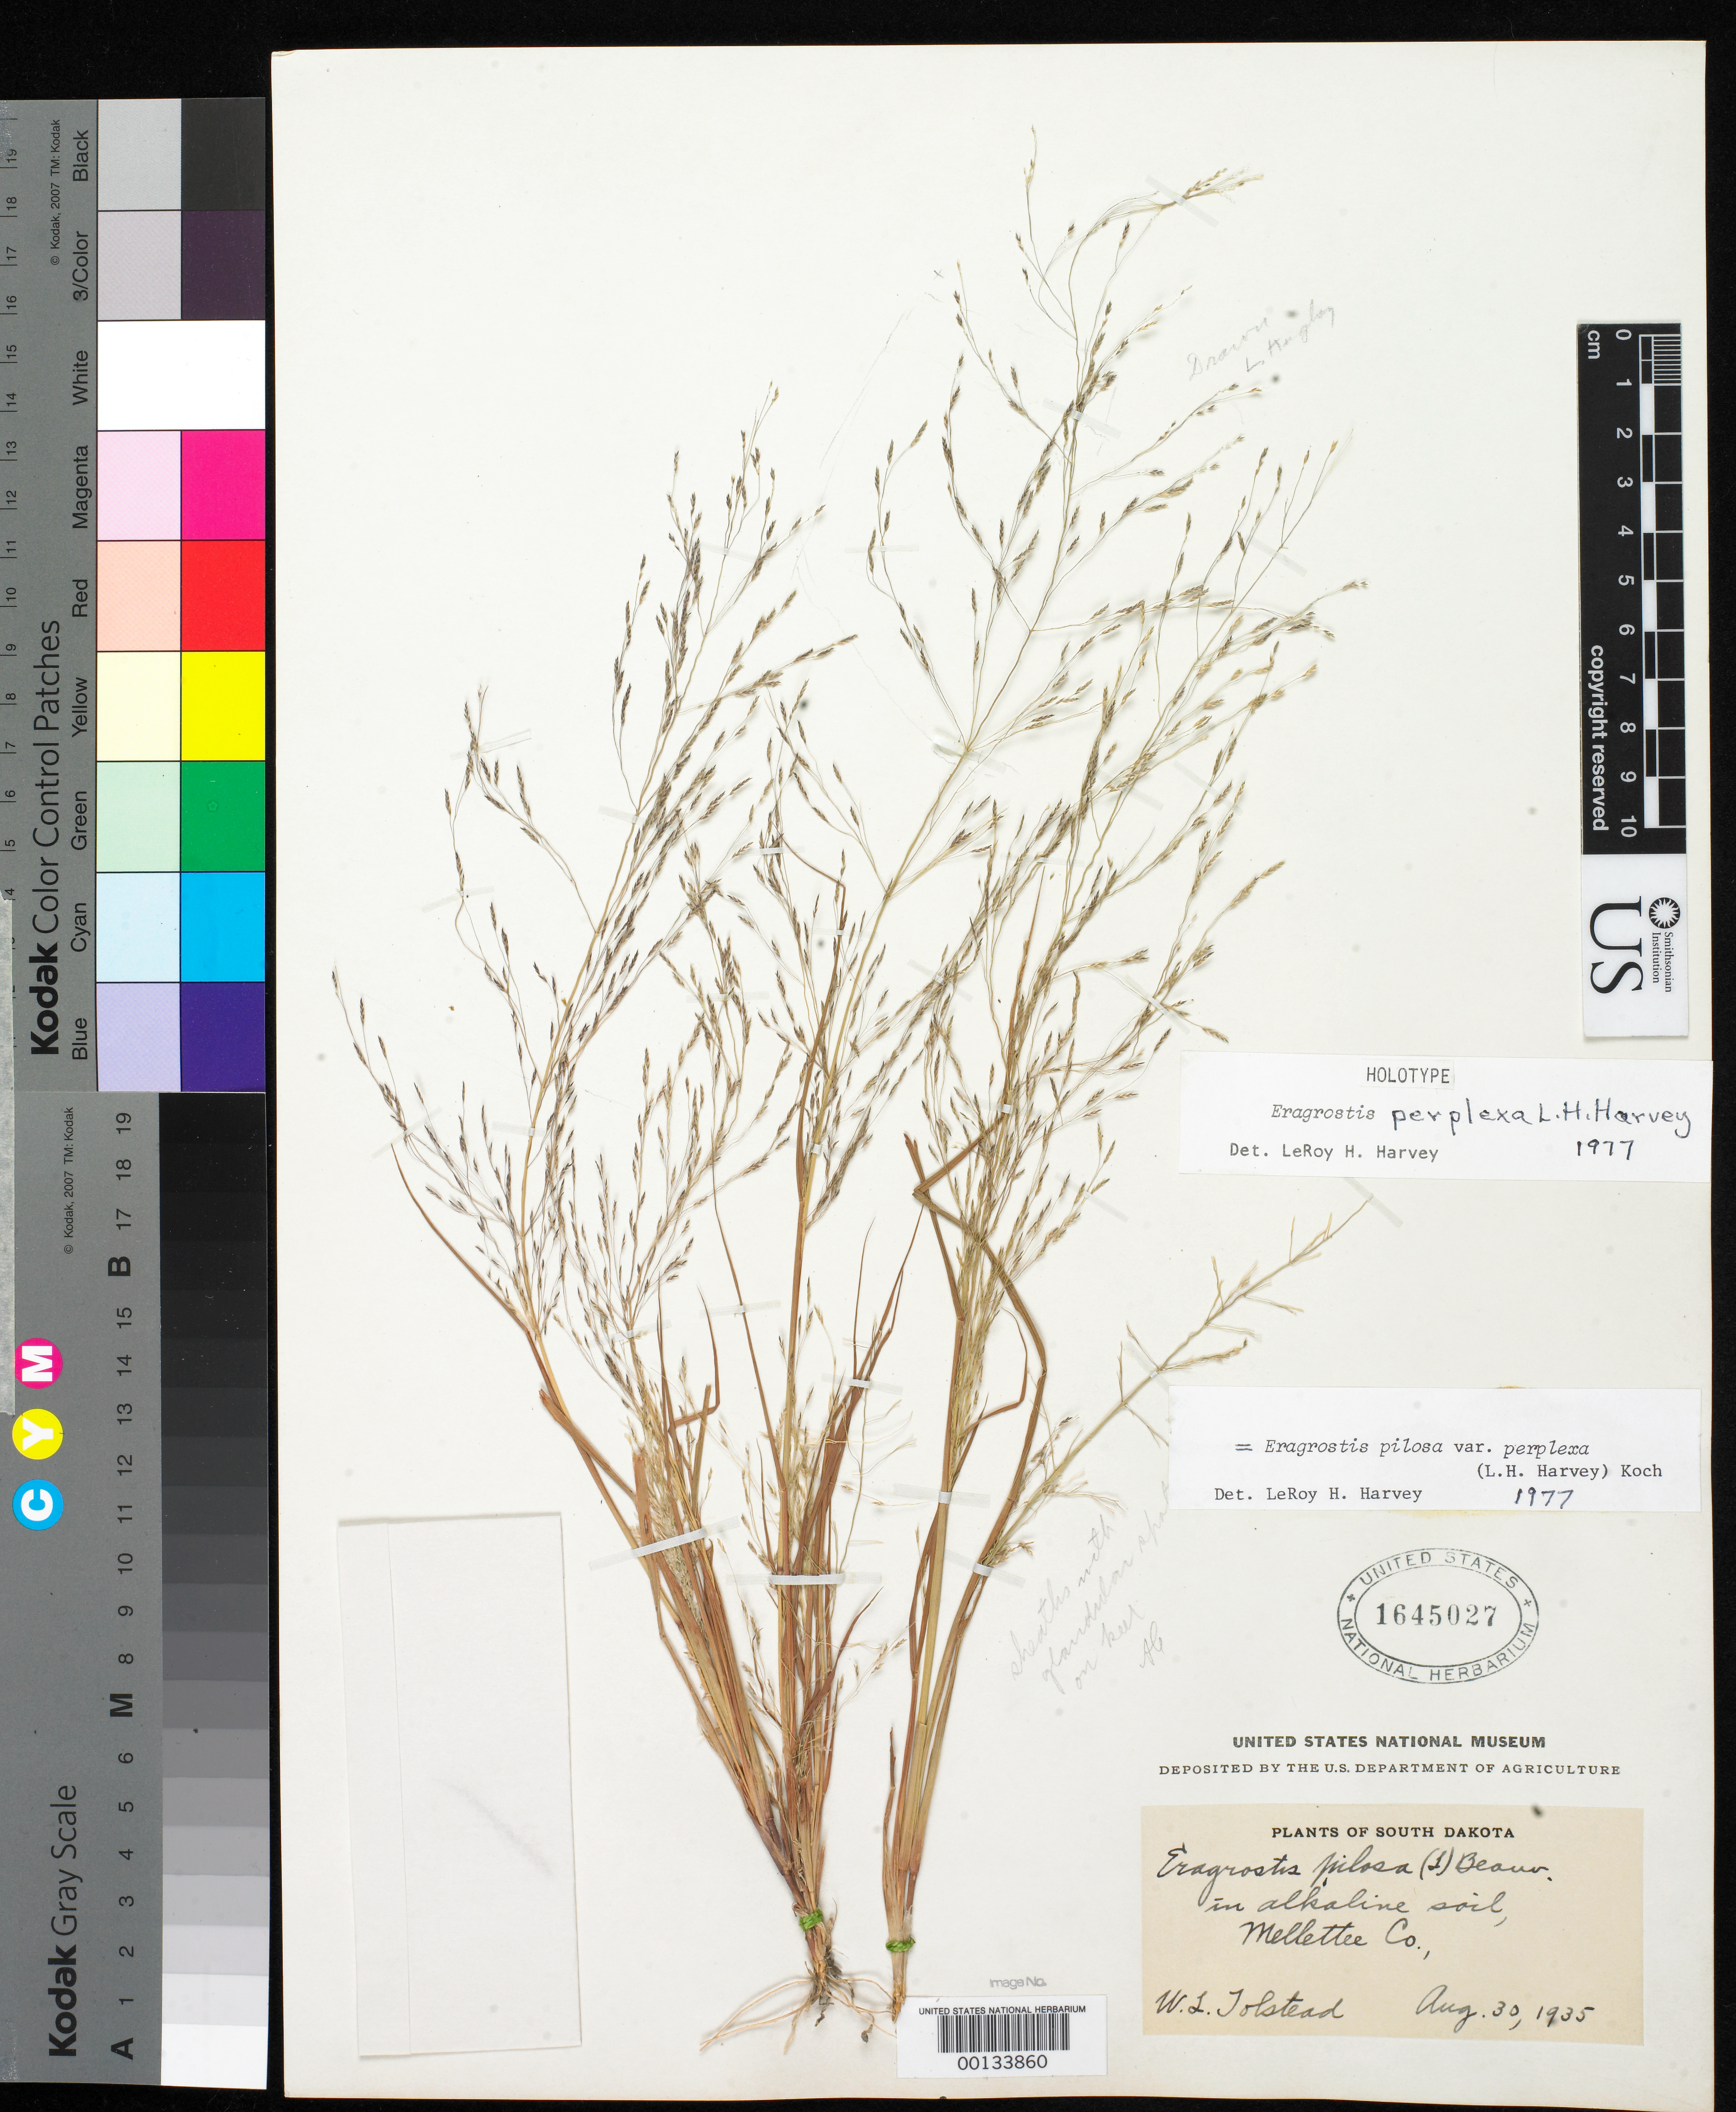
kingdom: Plantae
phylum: Tracheophyta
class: Liliopsida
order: Poales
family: Poaceae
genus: Eragrostis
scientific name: Eragrostis perplexa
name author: L.H. Harv.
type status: Holotype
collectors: W. Tolstead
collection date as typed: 30 Aug 1935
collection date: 1935-08-30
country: United States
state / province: South Dakota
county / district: Mellette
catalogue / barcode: US 1645027